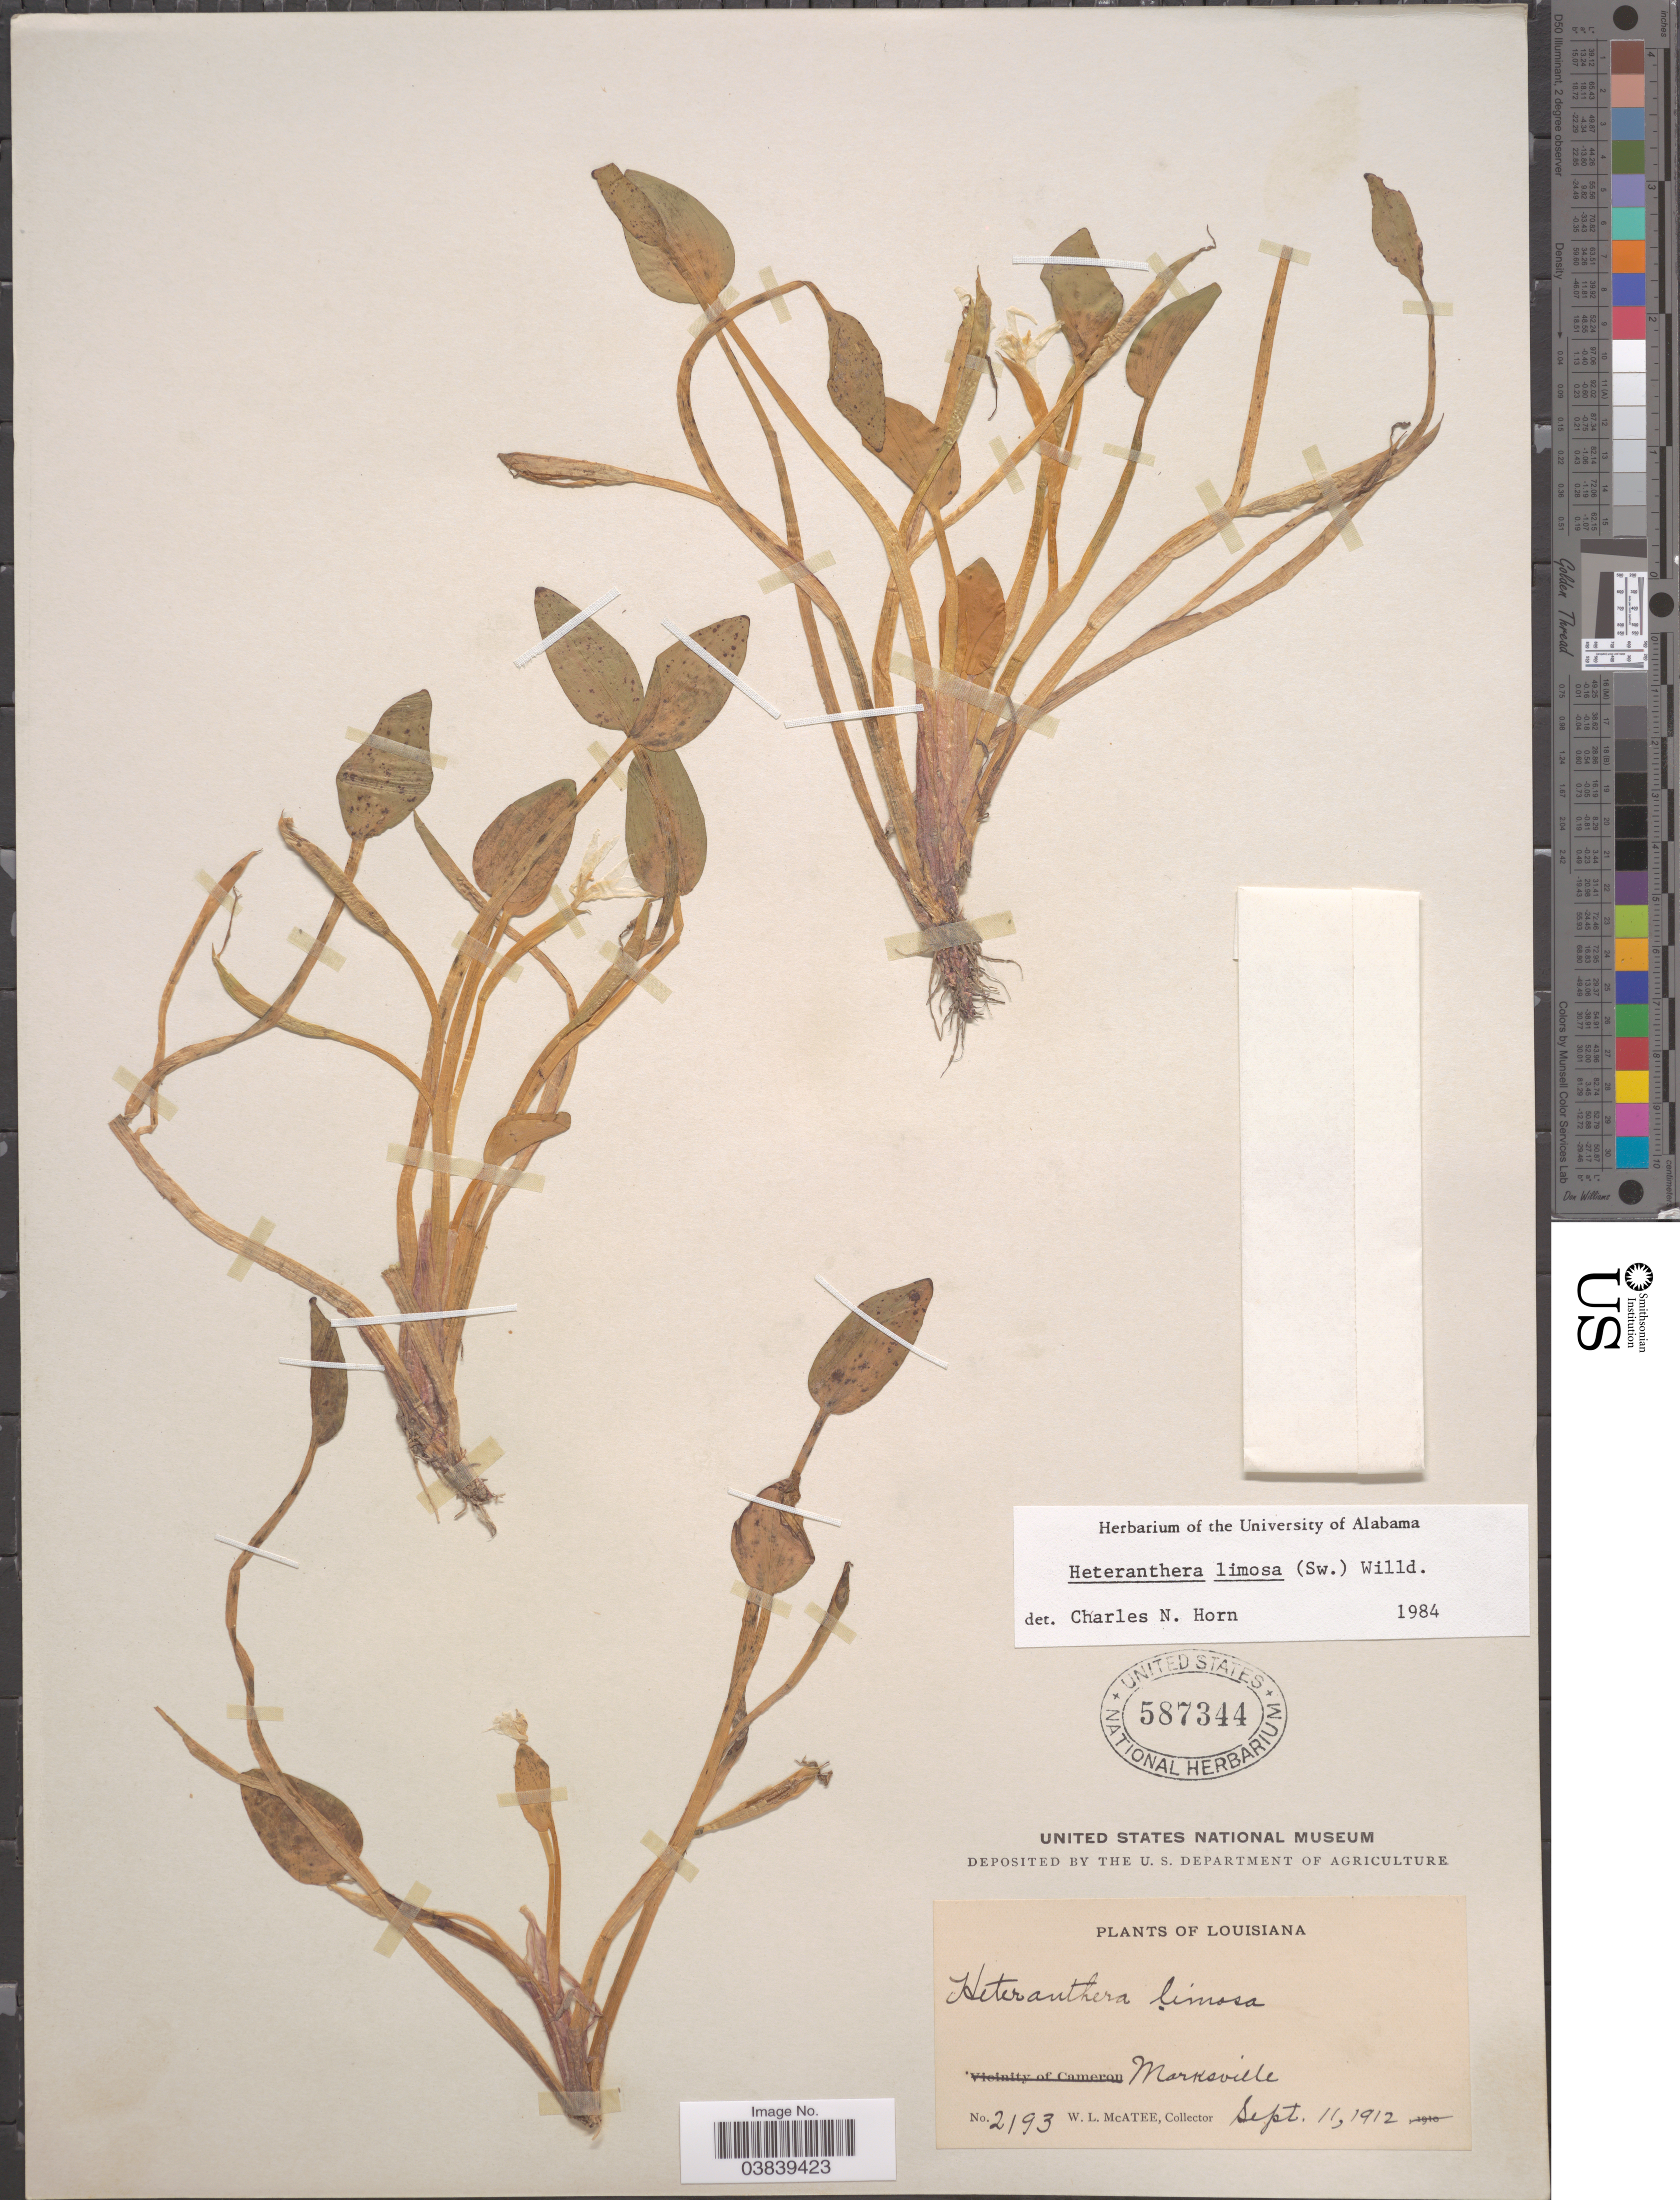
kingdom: Plantae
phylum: Tracheophyta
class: Liliopsida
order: Commelinales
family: Pontederiaceae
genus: Heteranthera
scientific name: Heteranthera limosa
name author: (Sw.) Willd.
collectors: W. McAtee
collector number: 2193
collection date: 1912-09-11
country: United States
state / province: Louisiana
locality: Marksville.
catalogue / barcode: US 587344